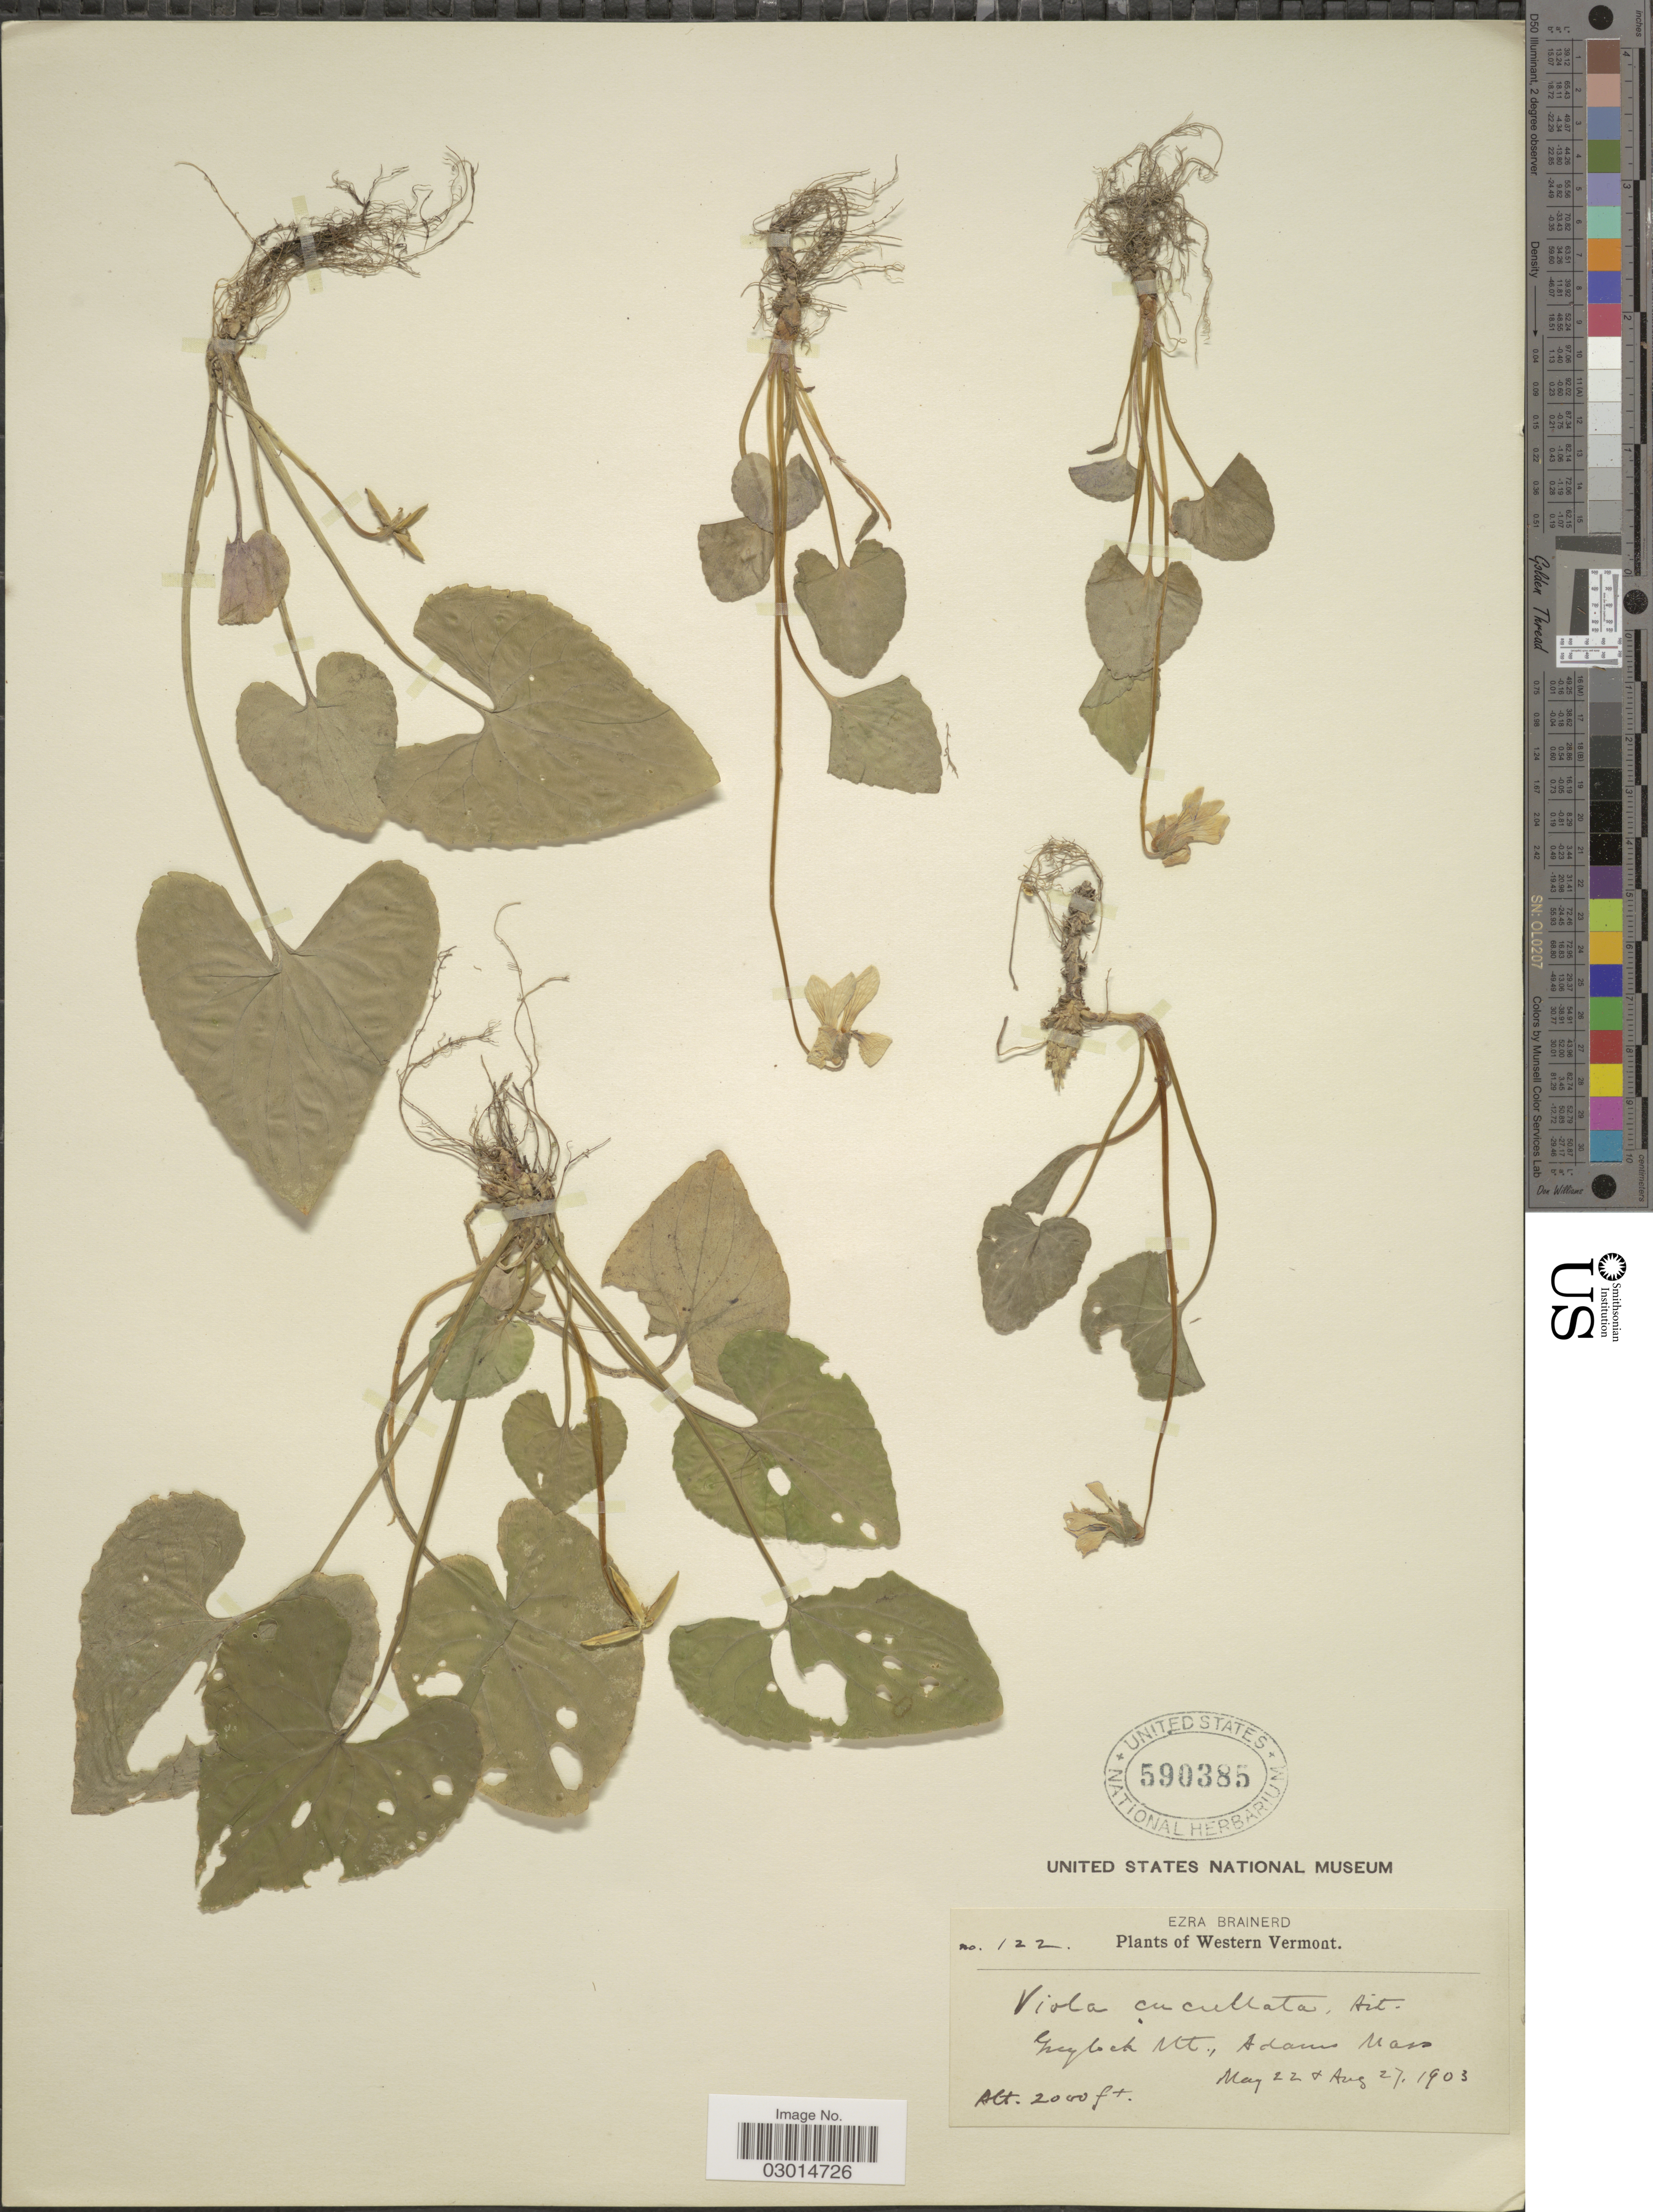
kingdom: Plantae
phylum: Tracheophyta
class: Magnoliopsida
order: Malpighiales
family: Violaceae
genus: Viola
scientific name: Viola cucullata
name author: Aiton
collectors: E. Brainerd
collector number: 122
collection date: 1903-05-22/1903-08-27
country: United States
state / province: Massachusetts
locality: Western Vermont, Greylock Mt., Adams Mass.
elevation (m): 610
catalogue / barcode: US 590385